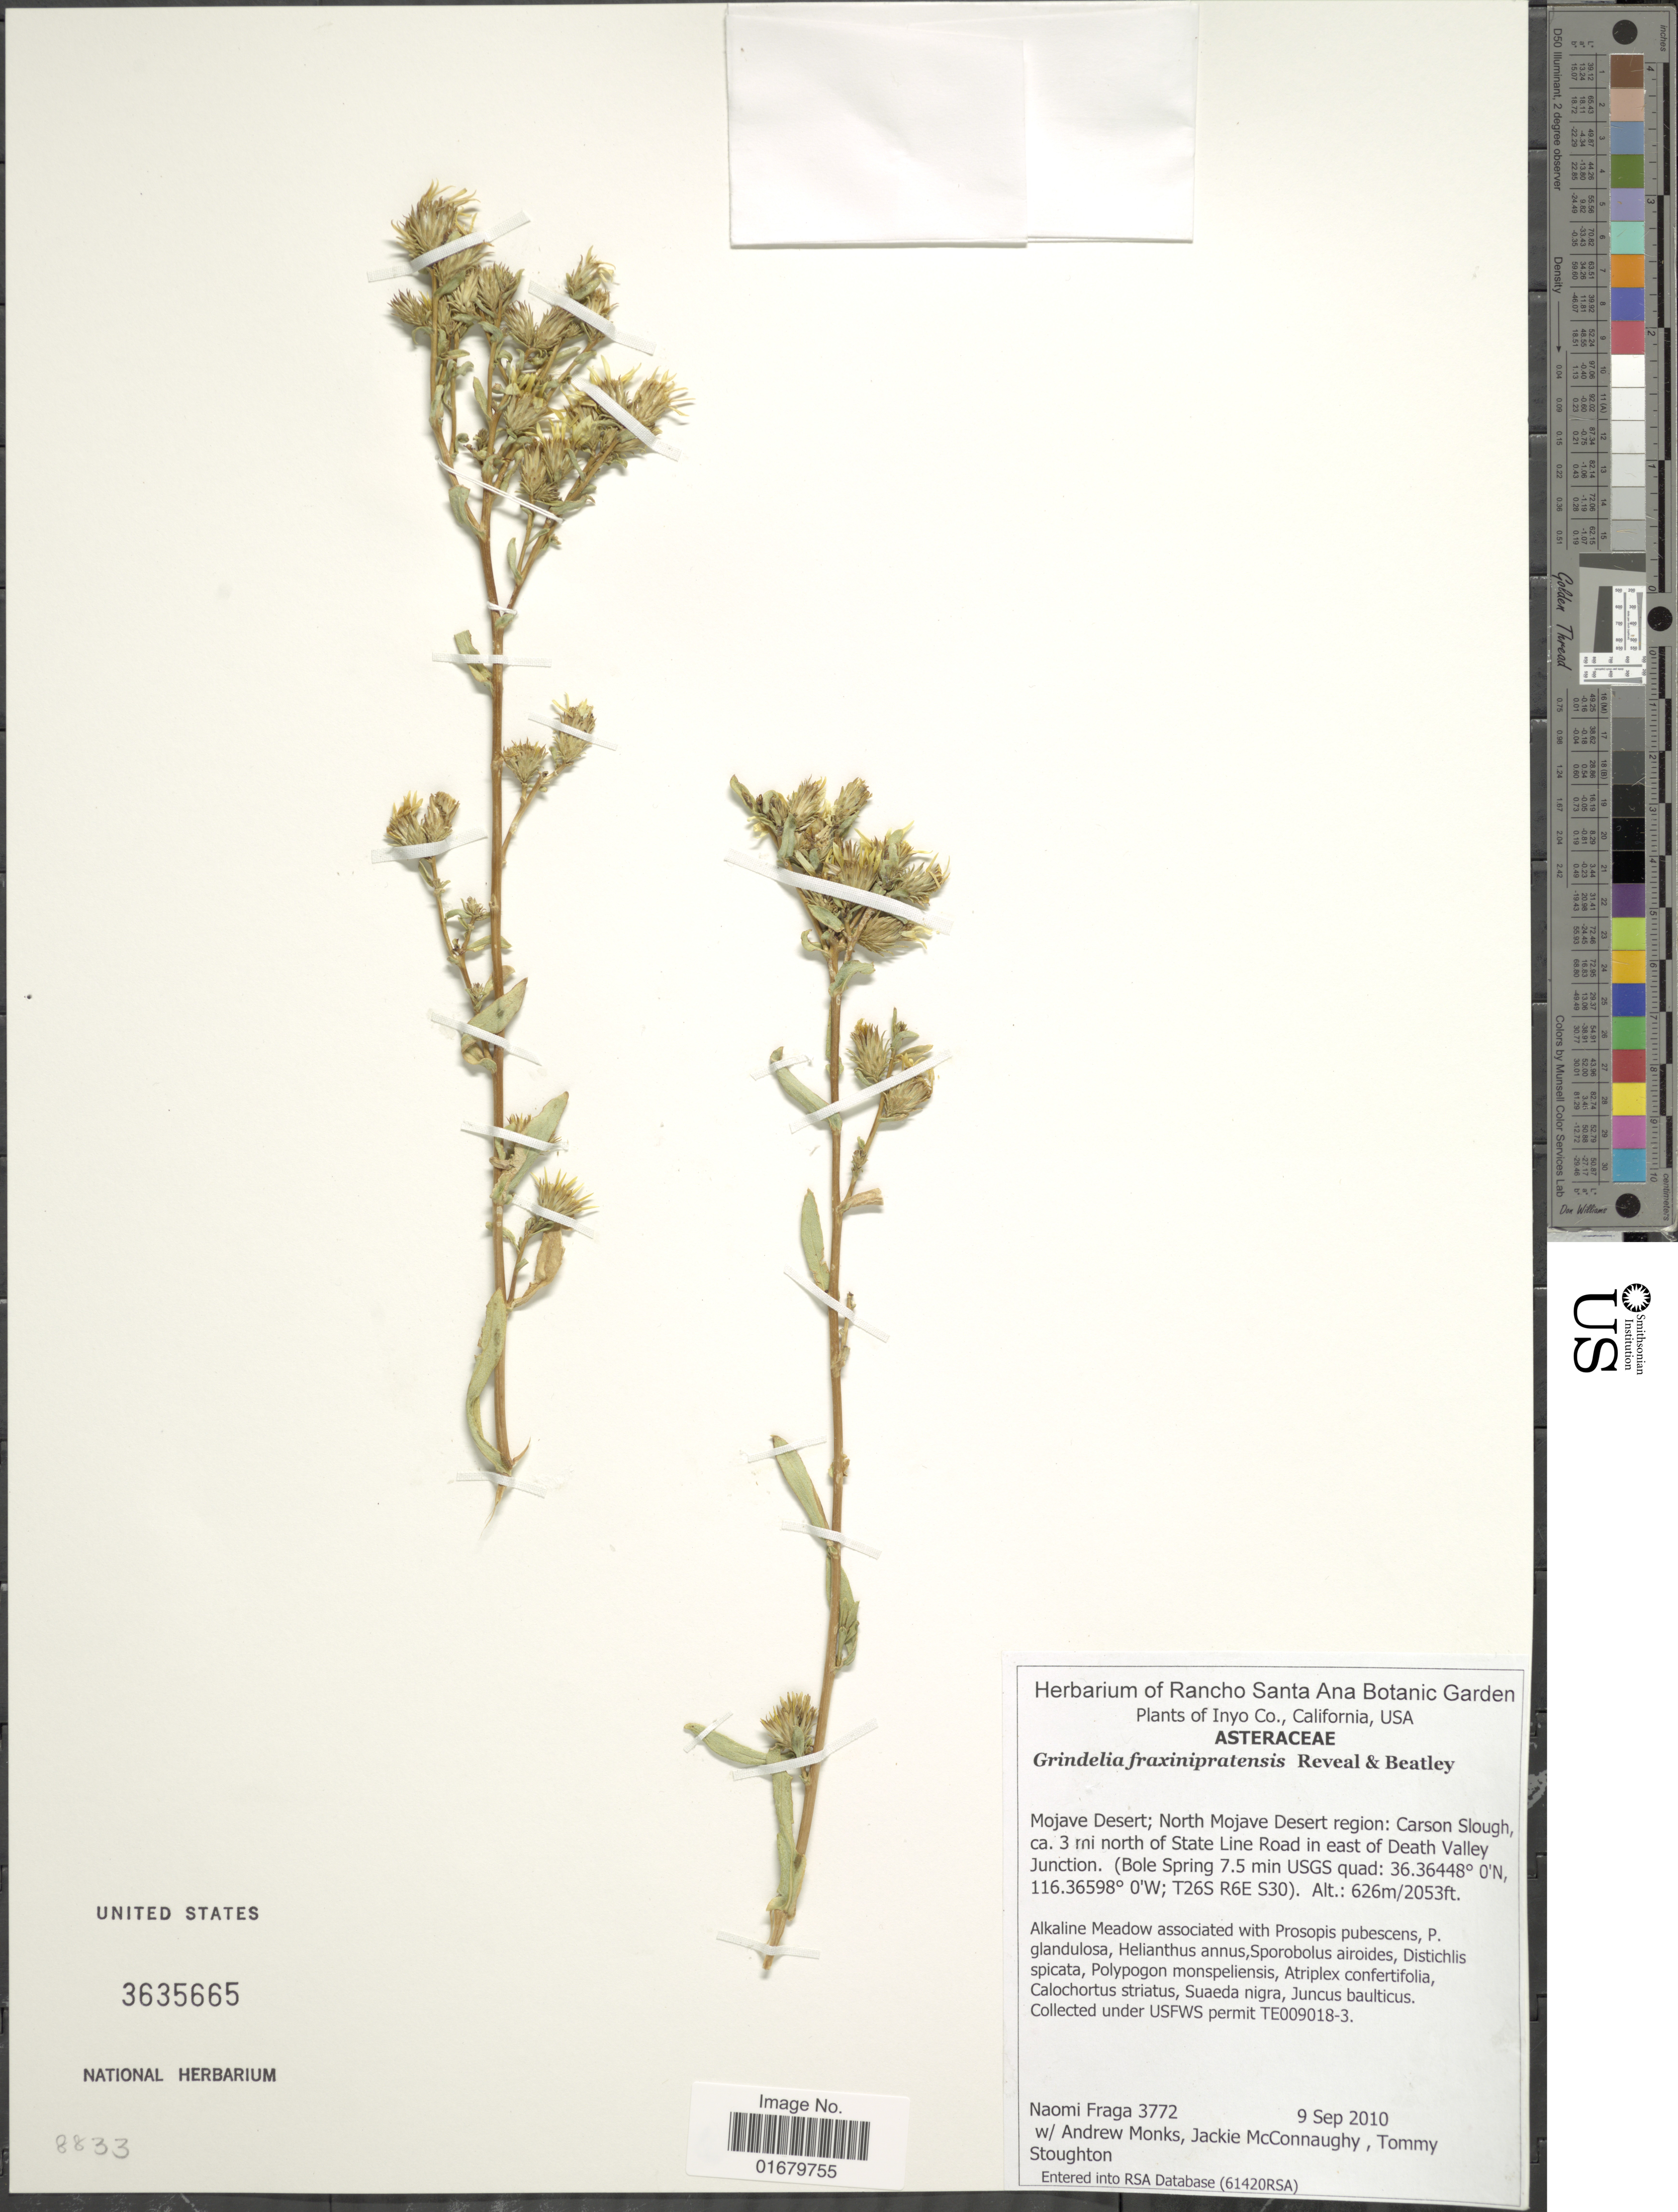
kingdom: Plantae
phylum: Tracheophyta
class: Magnoliopsida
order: Asterales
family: Asteraceae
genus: Grindelia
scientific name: Grindelia fraxino-pratensis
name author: Reveal & Beatley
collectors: N. Fraga, A. Monks, J. McConnaughy & T. Stoughton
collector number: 3772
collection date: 2010-09-09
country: United States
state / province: California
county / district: Inyo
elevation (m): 626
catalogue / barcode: US 3635665